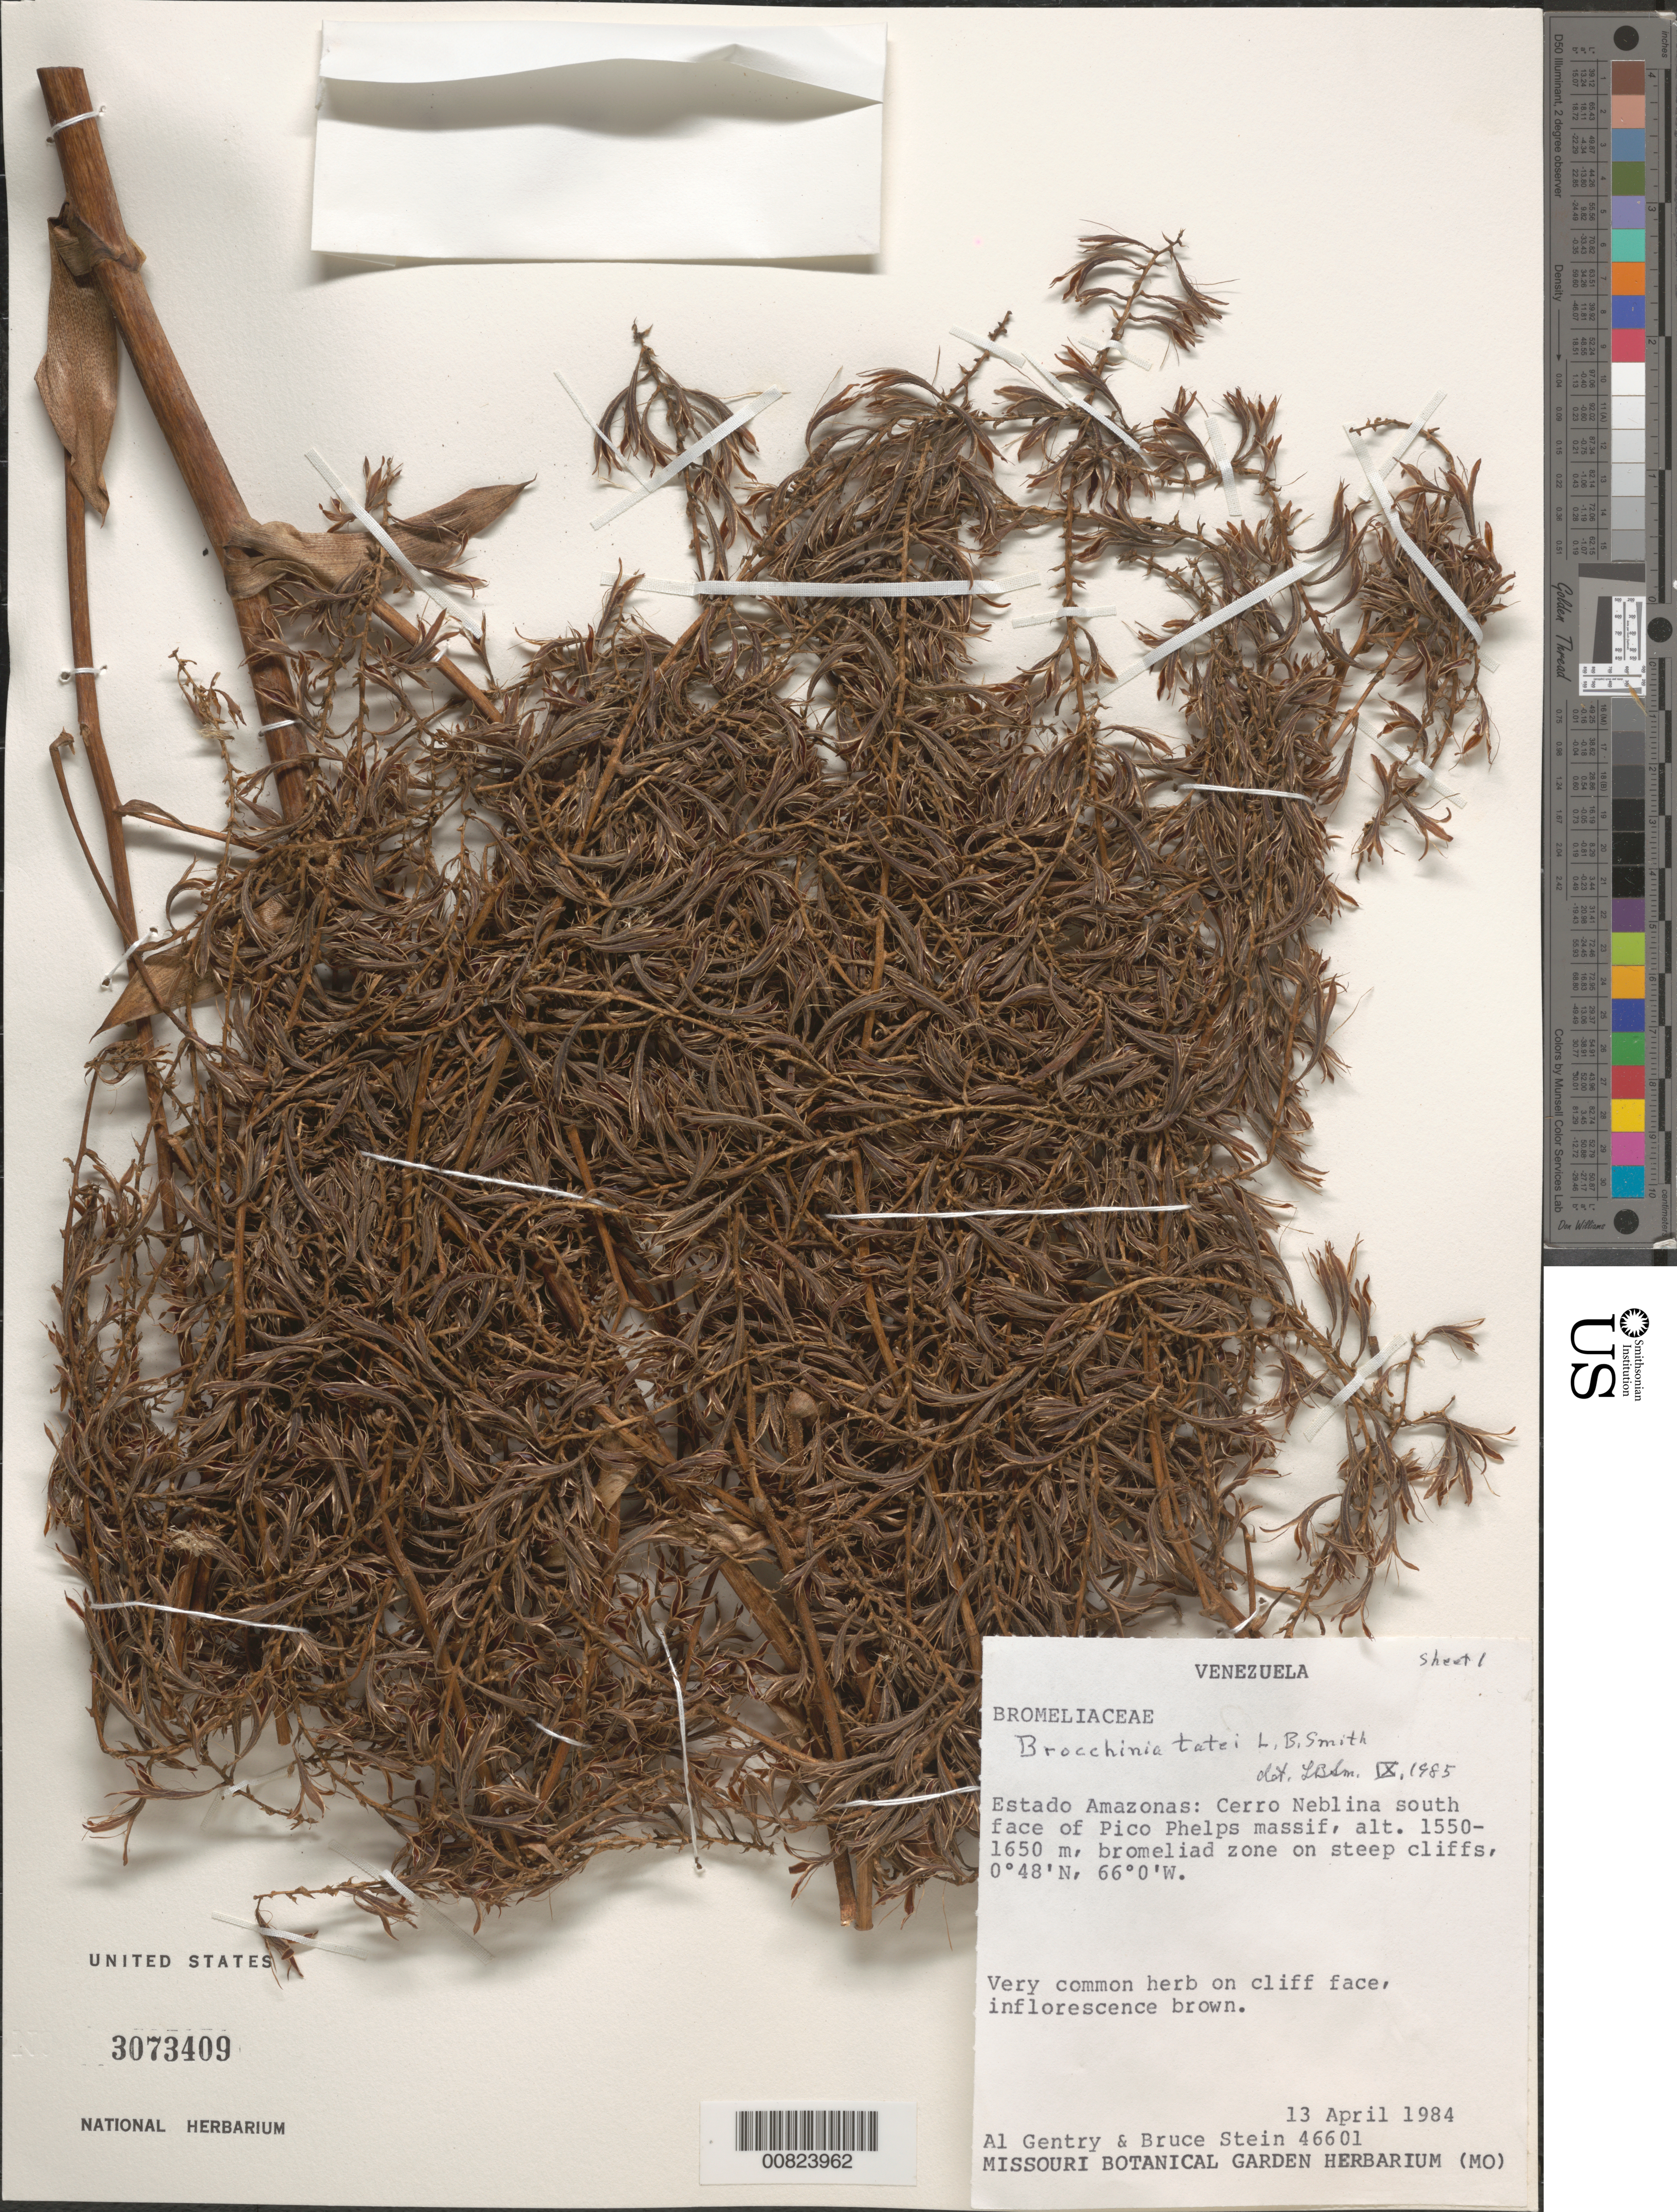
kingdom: Plantae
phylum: Tracheophyta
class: Liliopsida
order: Poales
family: Bromeliaceae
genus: Brocchinia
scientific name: Brocchinia tatei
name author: L.B. Sm.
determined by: Smith, Lyman B., (US), NMNH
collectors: A. H. Gentry & B. Stein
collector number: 46601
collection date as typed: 13-Apr-84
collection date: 1984-04-13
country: Venezuela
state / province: Amazonas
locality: Río Negro, Cerro de La Neblina, S face of Pico Phelps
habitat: Bromeliad zone on steep cliffs, on cliff face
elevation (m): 1550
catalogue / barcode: US 3073409